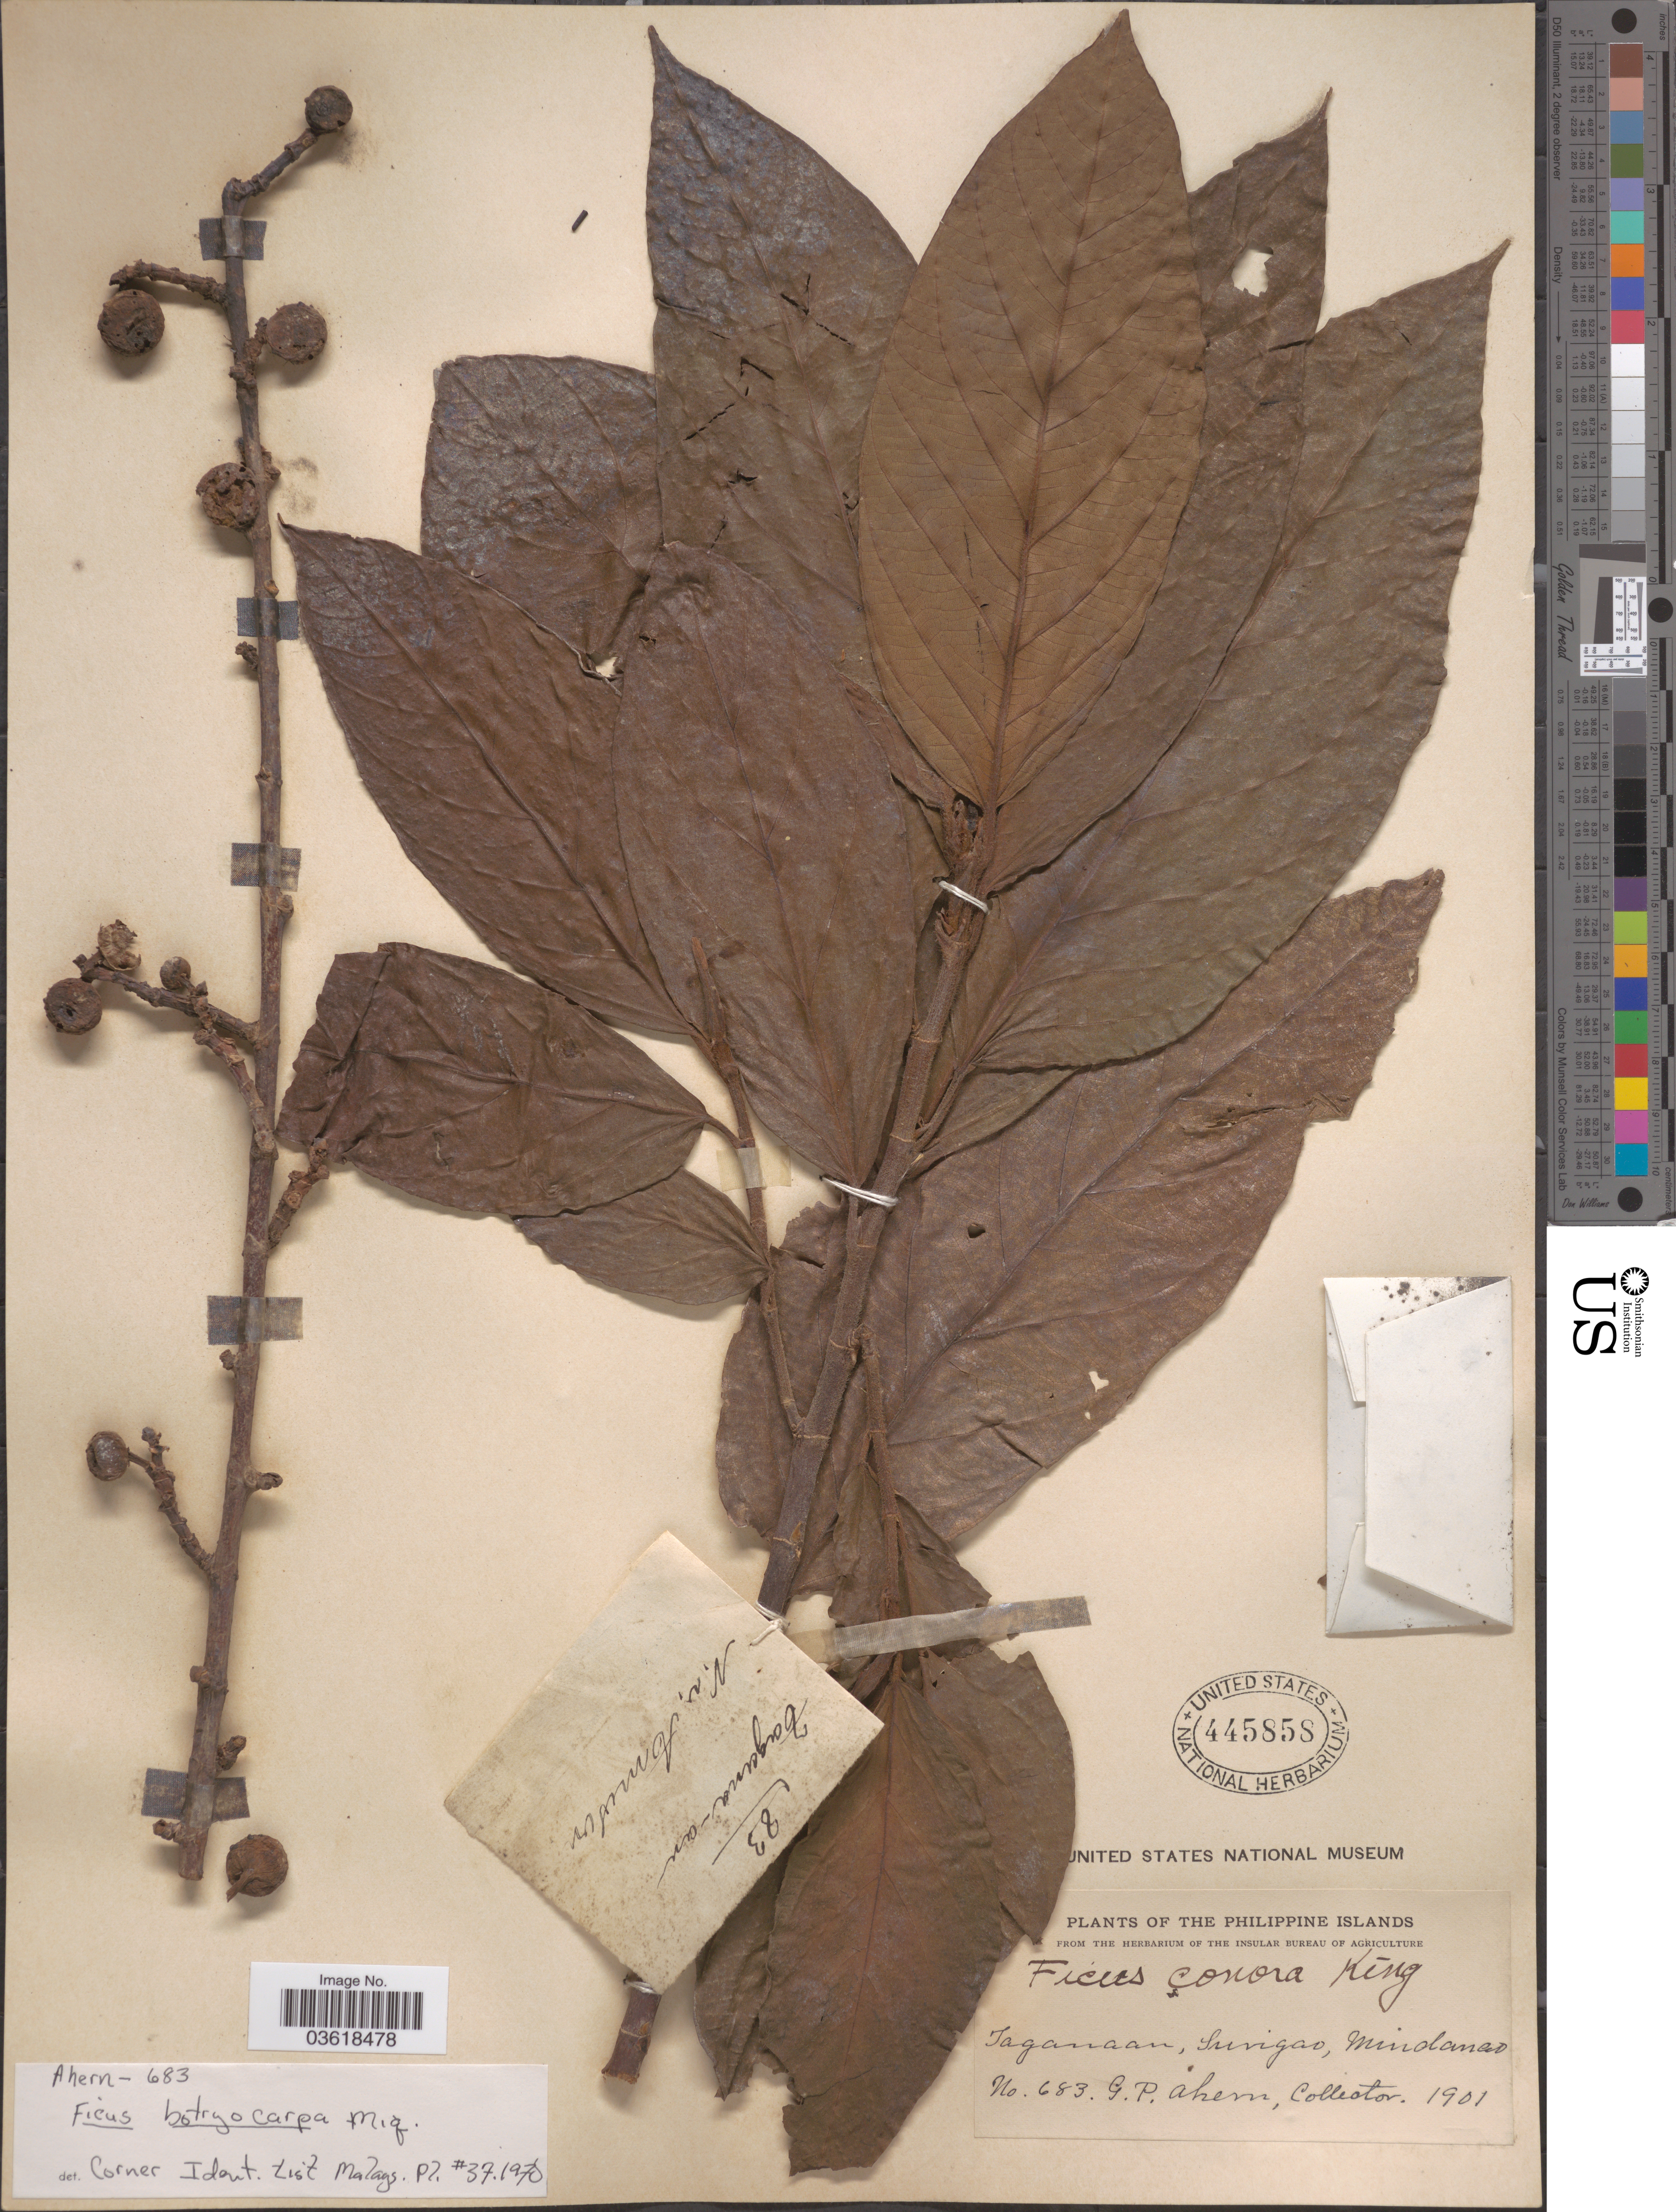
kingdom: Plantae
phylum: Tracheophyta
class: Magnoliopsida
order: Rosales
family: Moraceae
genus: Ficus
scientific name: Ficus botryocarpa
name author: Miq.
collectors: G. Ahem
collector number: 683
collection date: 1901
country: Philippines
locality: The Philippine Islands. Tanagaan, Surigao, Mindanao.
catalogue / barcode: US 445858